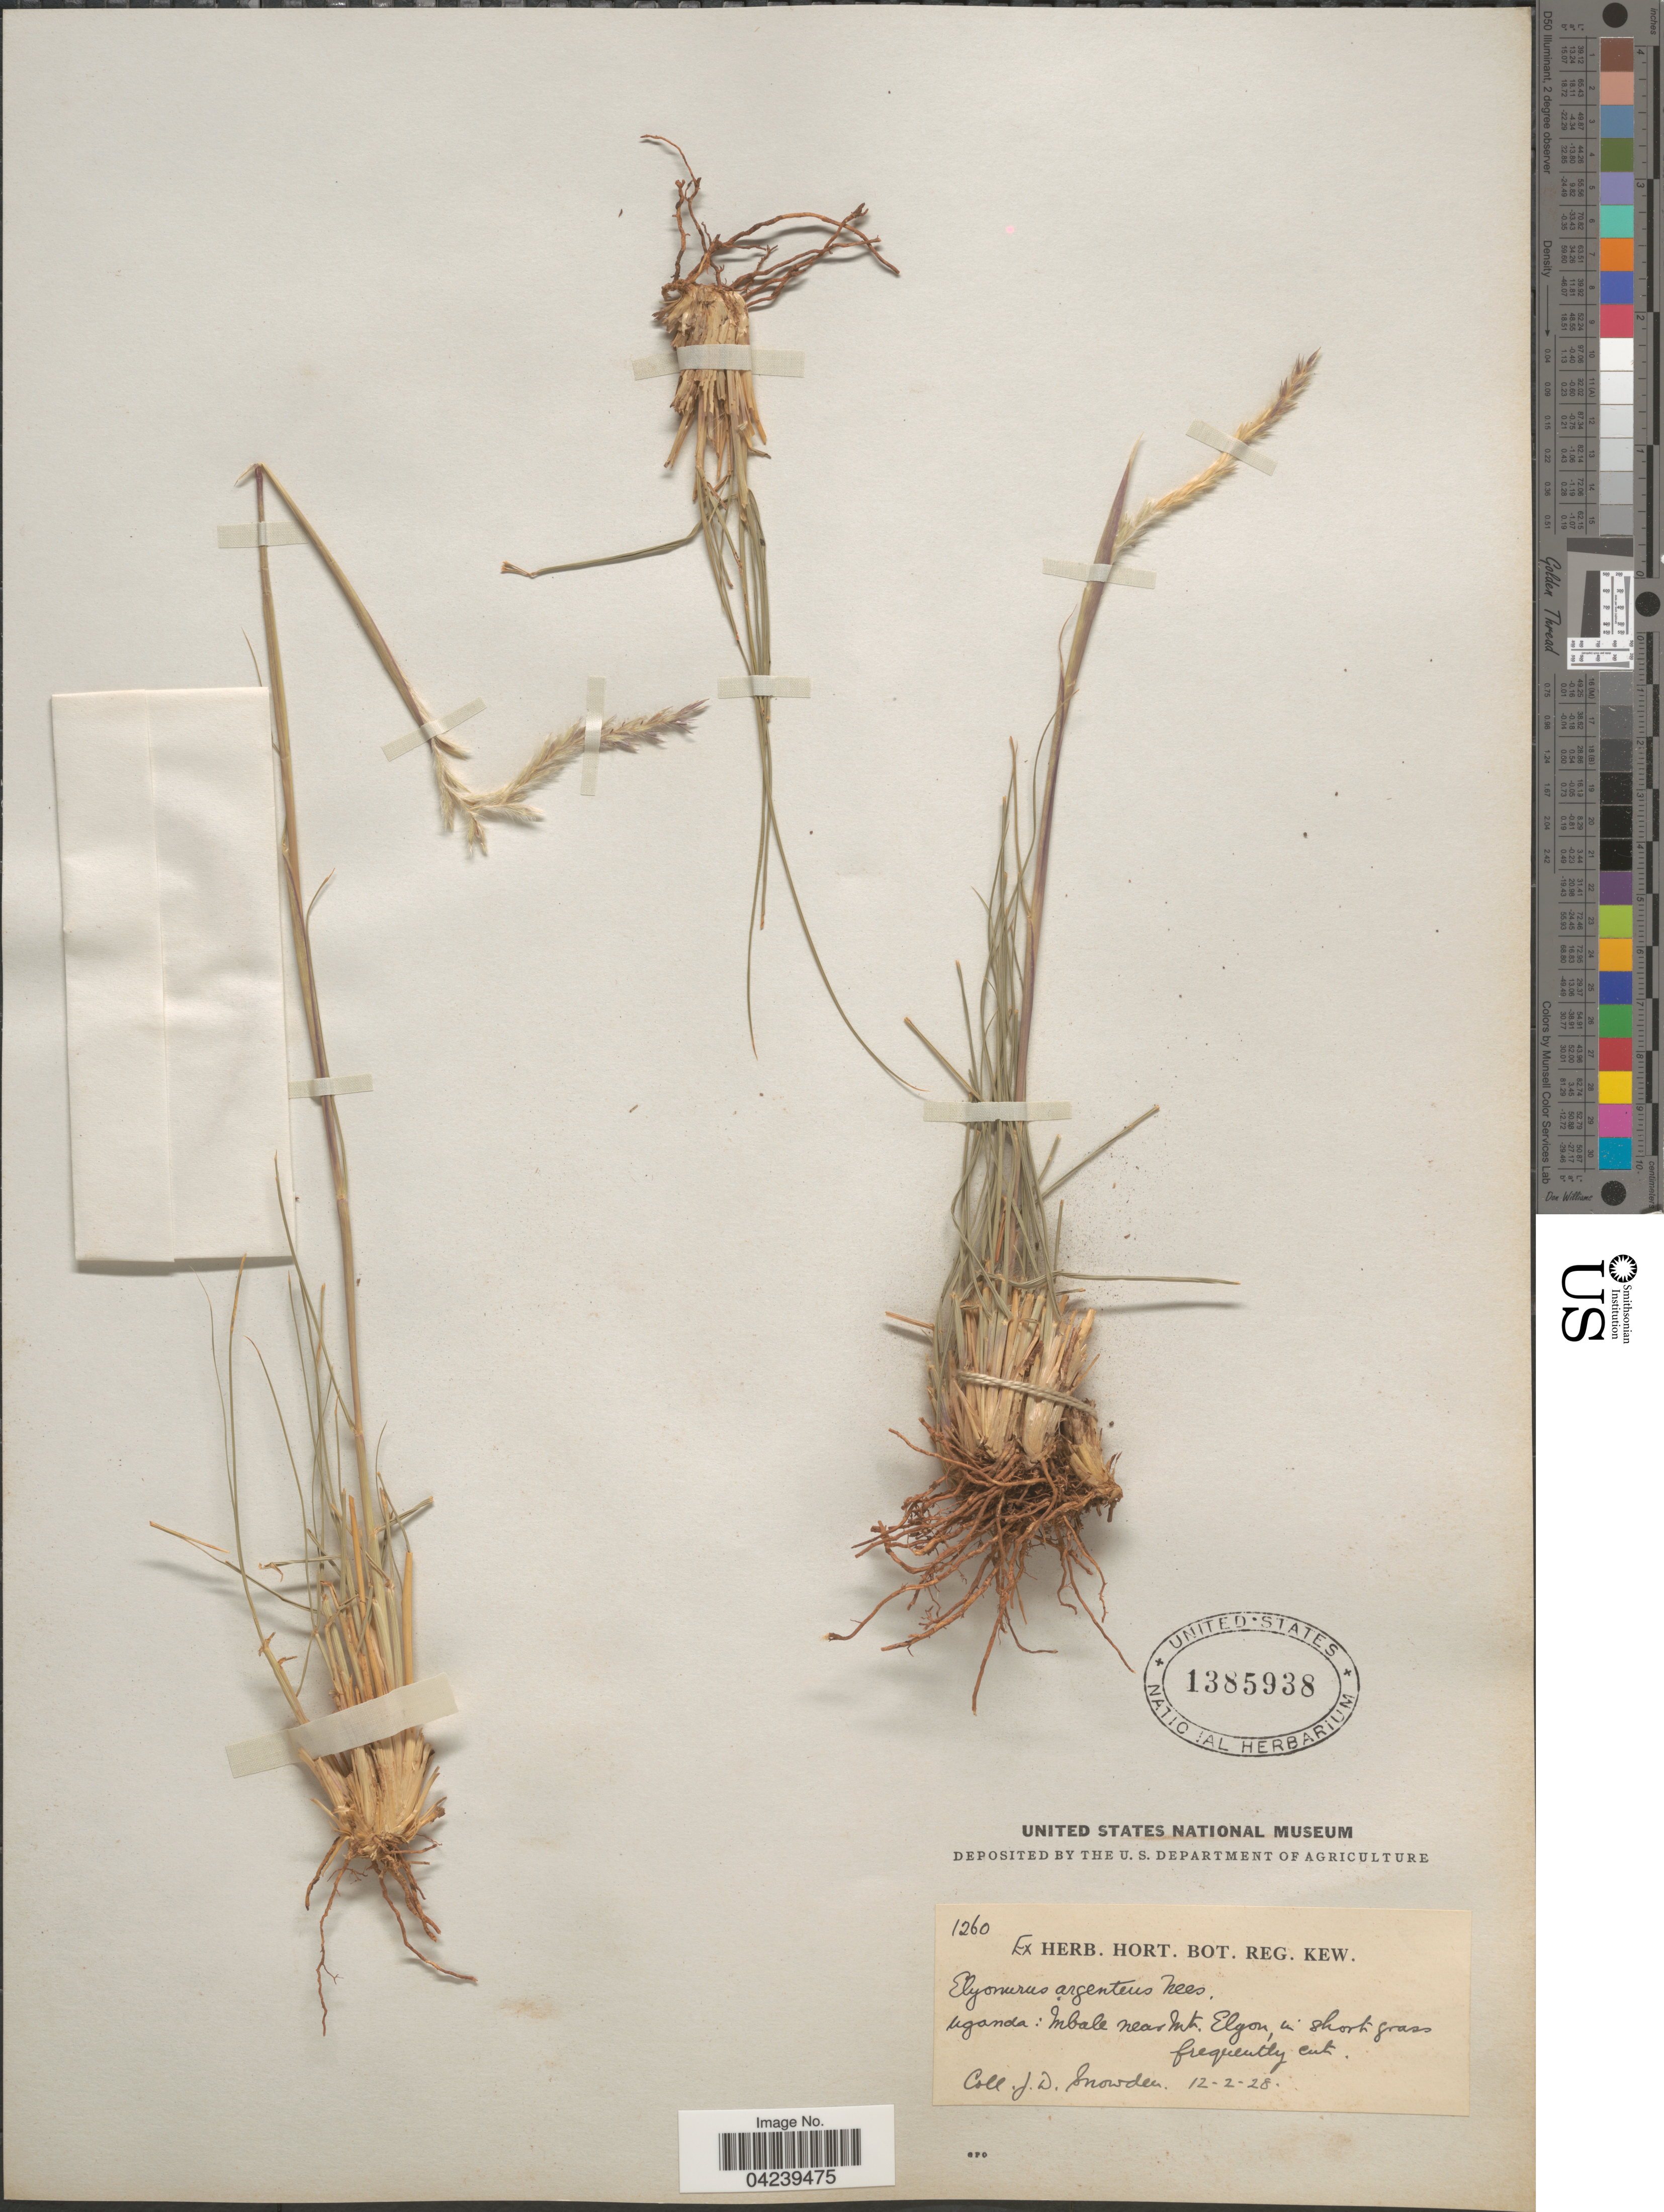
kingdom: Plantae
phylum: Tracheophyta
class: Liliopsida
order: Poales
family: Poaceae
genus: Elionurus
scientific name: Elionurus muticus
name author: (Spreng.) Kuntze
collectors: J. Snowden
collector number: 1260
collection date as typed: Transcribed d/m/y: 12/2/28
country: Uganda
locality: Imbale near Mt. Elgon.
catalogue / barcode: US 1385938